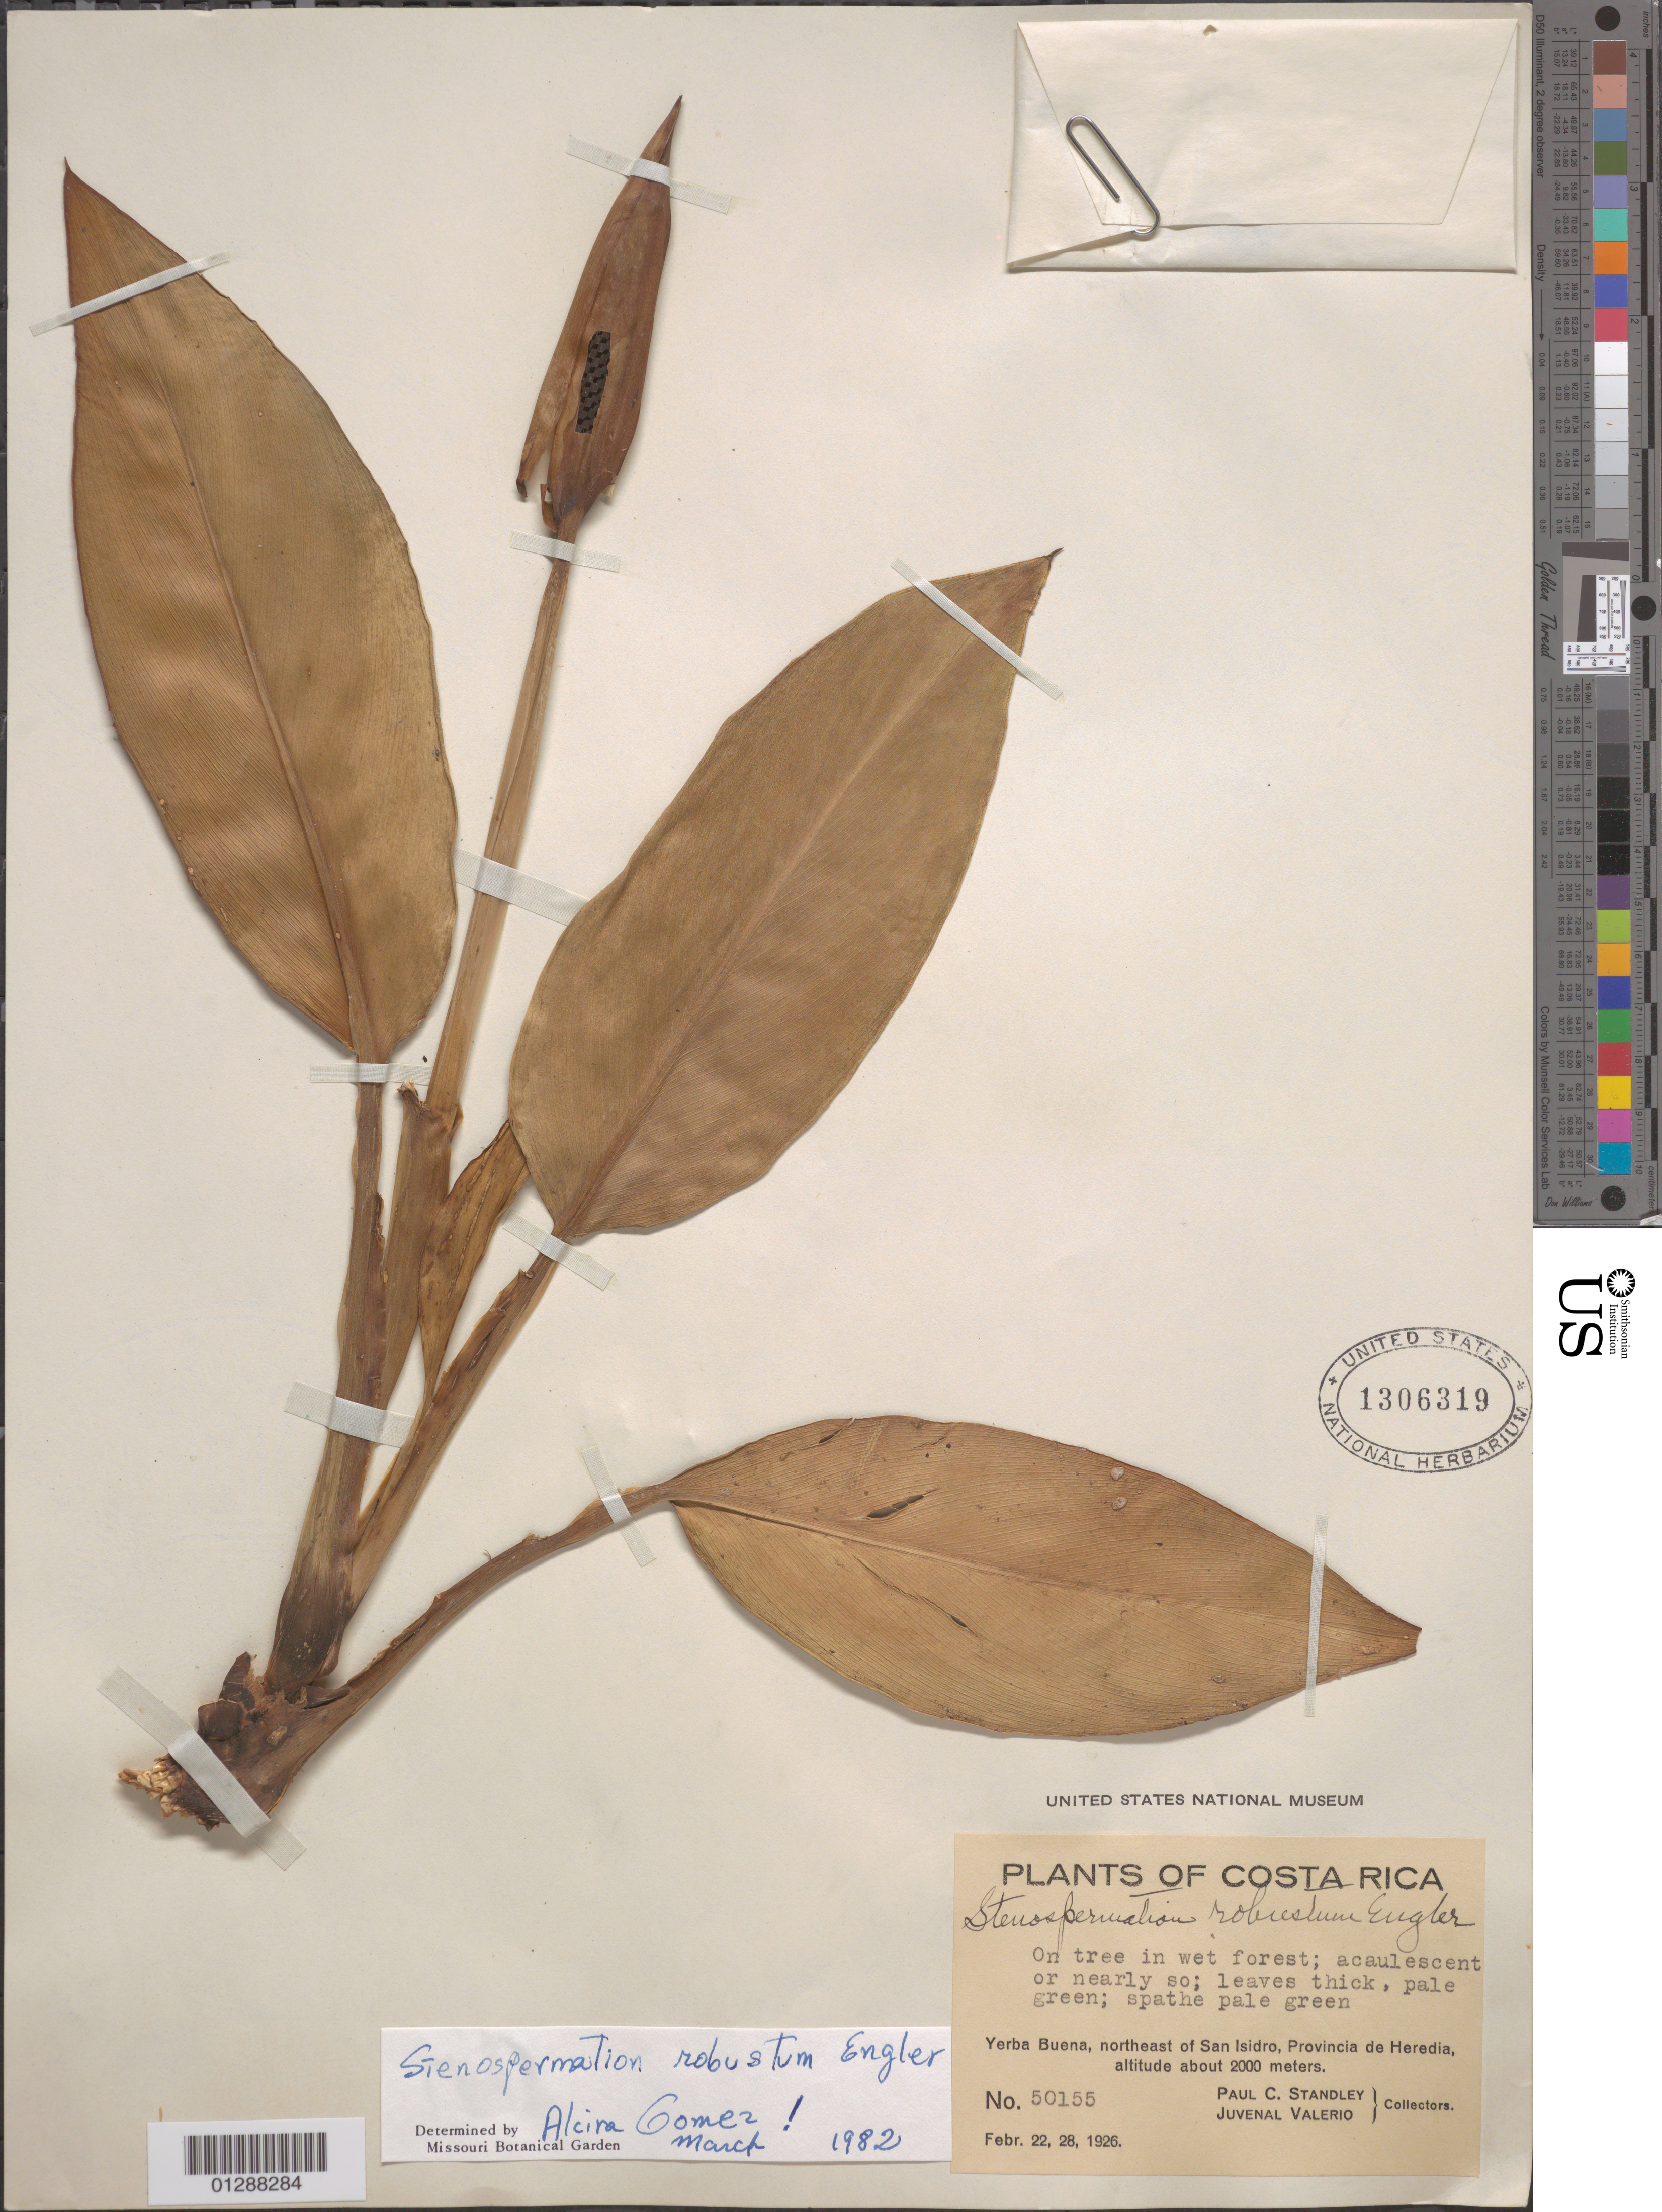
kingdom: Plantae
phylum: Tracheophyta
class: Liliopsida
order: Alismatales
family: Araceae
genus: Stenospermation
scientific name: Stenospermation robustum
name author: Engl.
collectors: P. C. Standley & J. Valerio R.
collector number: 50155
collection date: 1926-02-22/1926-02-28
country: Costa Rica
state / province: Heredia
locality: Yerba Buena, northeast of San Isidro.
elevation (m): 2000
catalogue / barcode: US 1306319